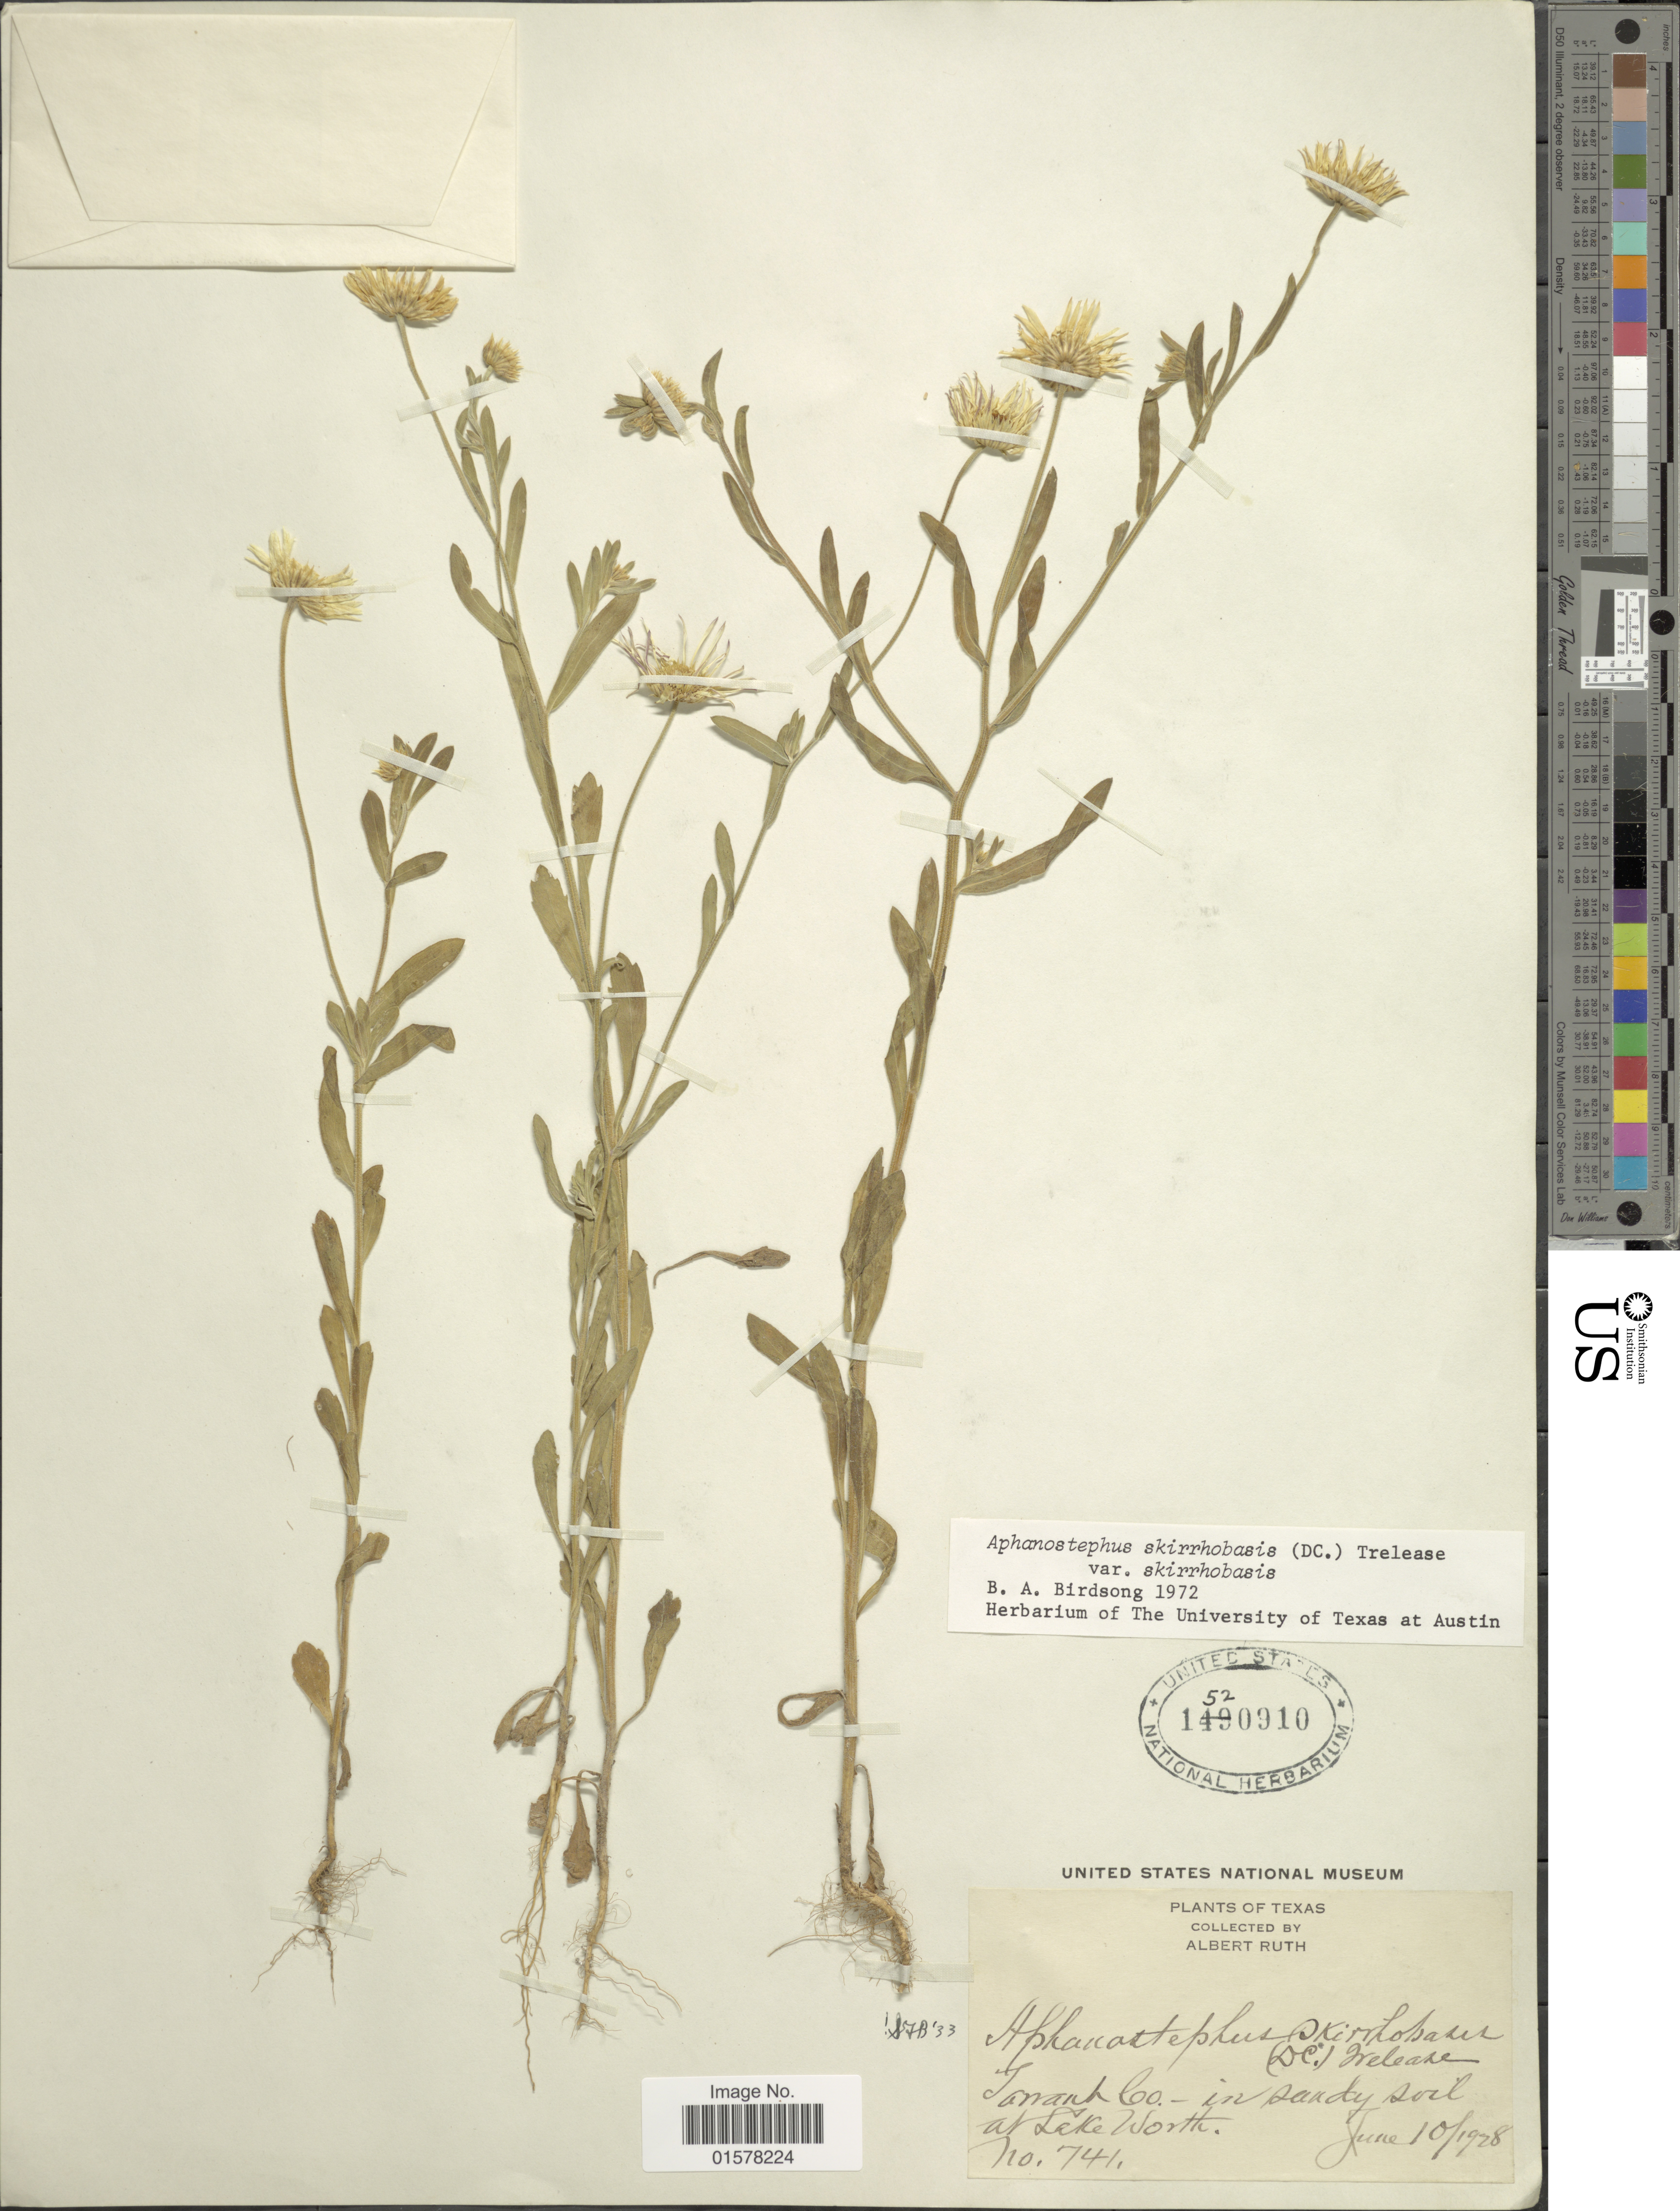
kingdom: Plantae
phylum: Tracheophyta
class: Magnoliopsida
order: Asterales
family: Asteraceae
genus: Aphanostephus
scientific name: Aphanostephus skirrhobasis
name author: (DC.) Trel. ex Coville & Branner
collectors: A. Ruth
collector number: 741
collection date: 1928-06-10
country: United States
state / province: Texas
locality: Texas. Tamart Co. en sandy woods ax. Lake Worth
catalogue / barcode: US 1520910